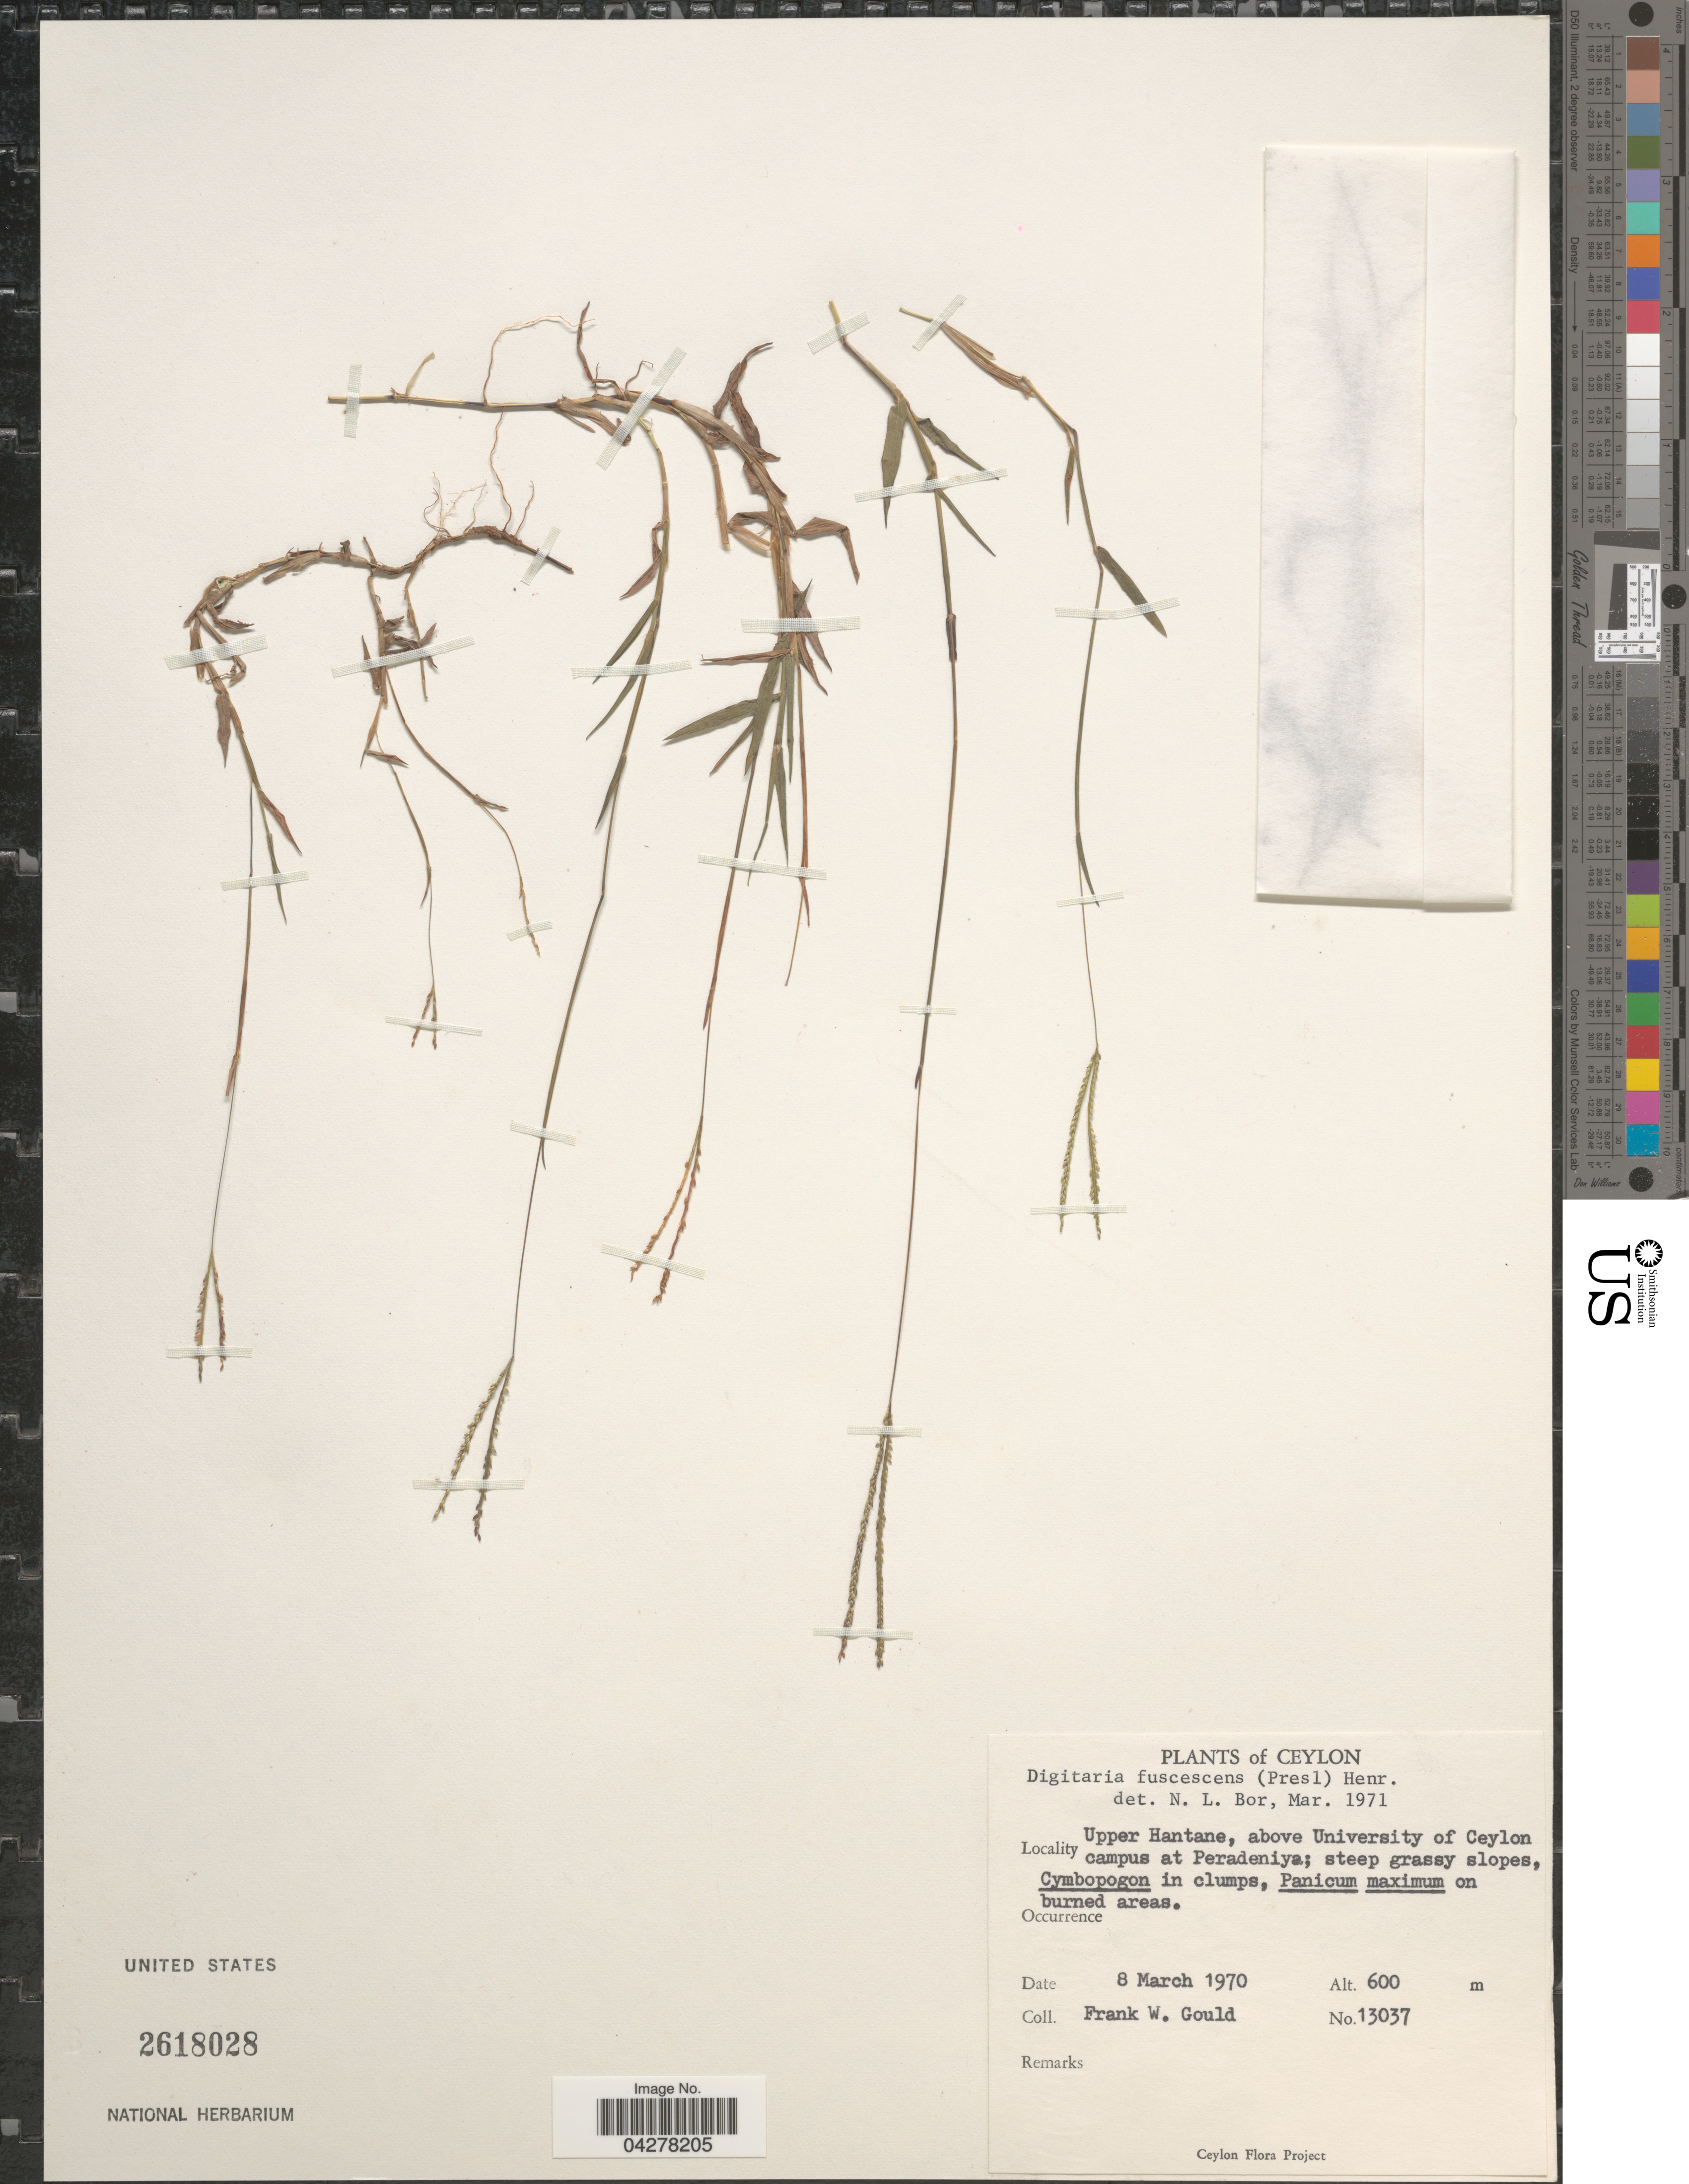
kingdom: Plantae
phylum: Tracheophyta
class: Liliopsida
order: Poales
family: Poaceae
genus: Digitaria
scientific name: Digitaria fuscescens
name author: (J. Presl) Henr.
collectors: F. W. Gould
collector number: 13037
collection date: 1970-03-08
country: Sri Lanka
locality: Ceylon. Upper Hantane, above University of Ceylon campus at Peradeniya; steep grassy slopes.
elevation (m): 600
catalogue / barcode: US 2618028